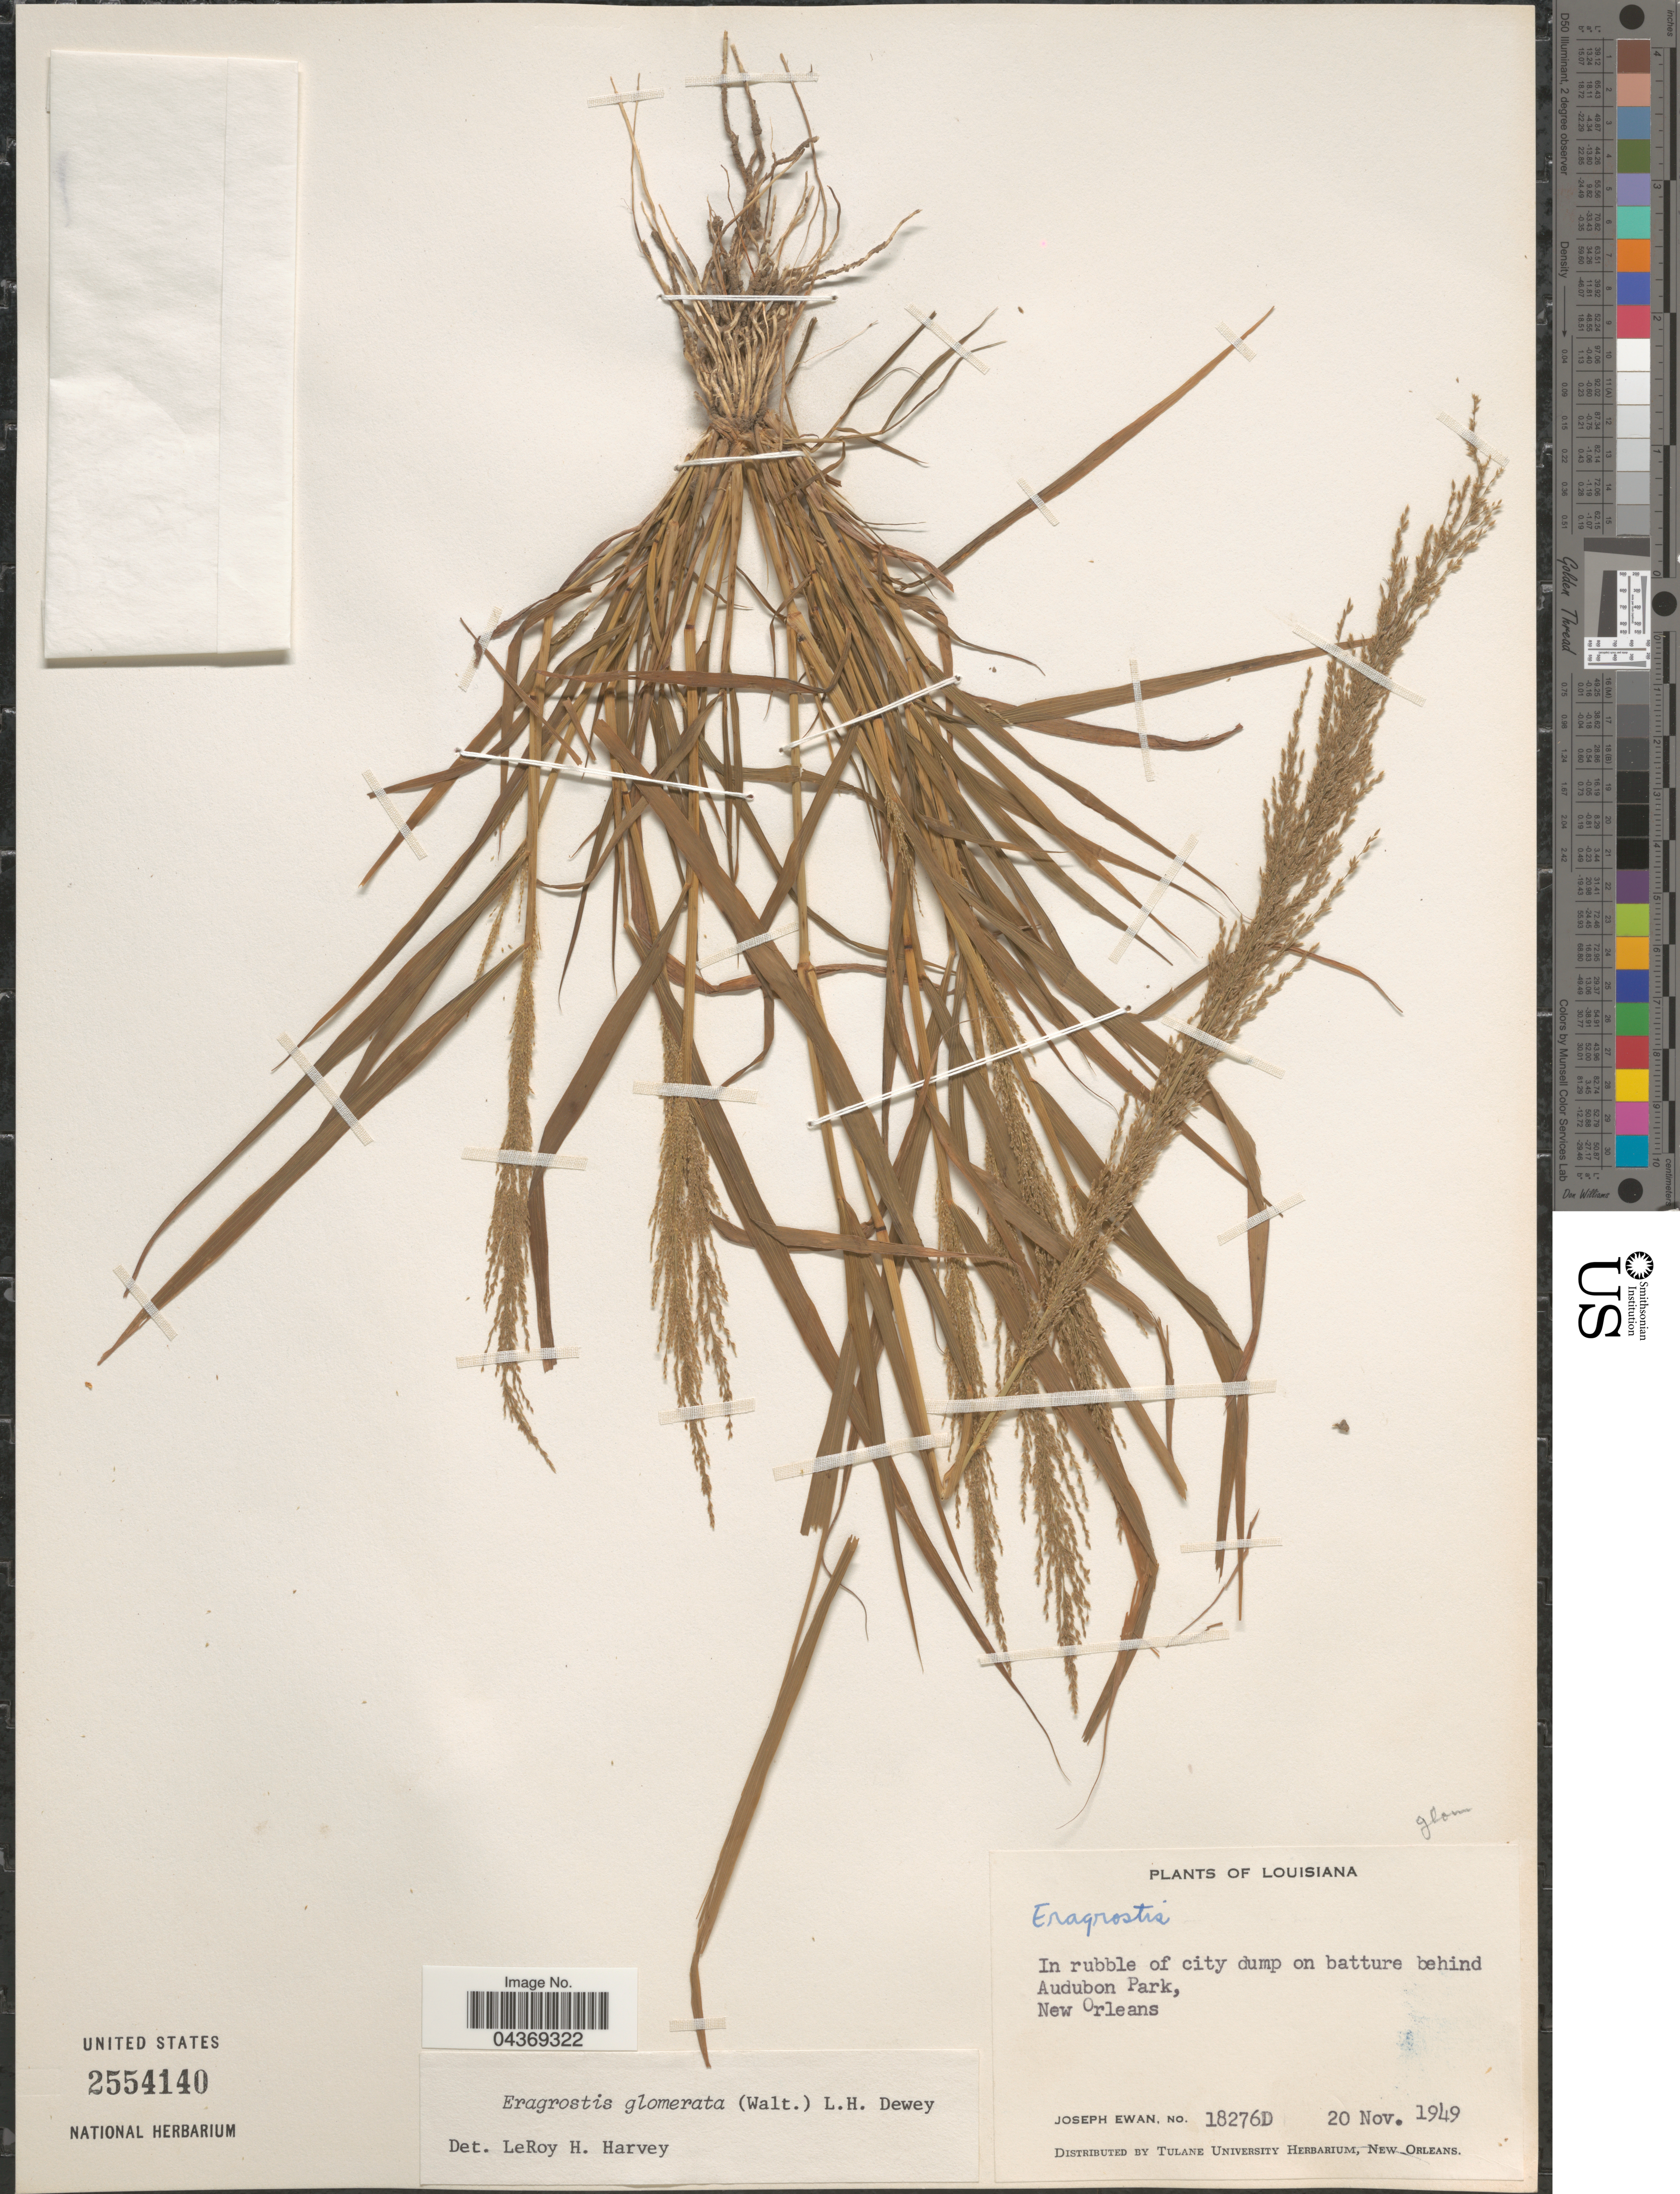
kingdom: Plantae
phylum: Tracheophyta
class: Liliopsida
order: Poales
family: Poaceae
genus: Eragrostis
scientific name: Eragrostis japonica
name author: (Thunb.) Trin.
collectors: J. A. Ewan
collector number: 18276D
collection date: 1949-11-20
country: United States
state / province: Louisiana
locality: In rubble of city dump on batture behind Audubon Park, New Orleans.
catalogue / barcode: US 2554140